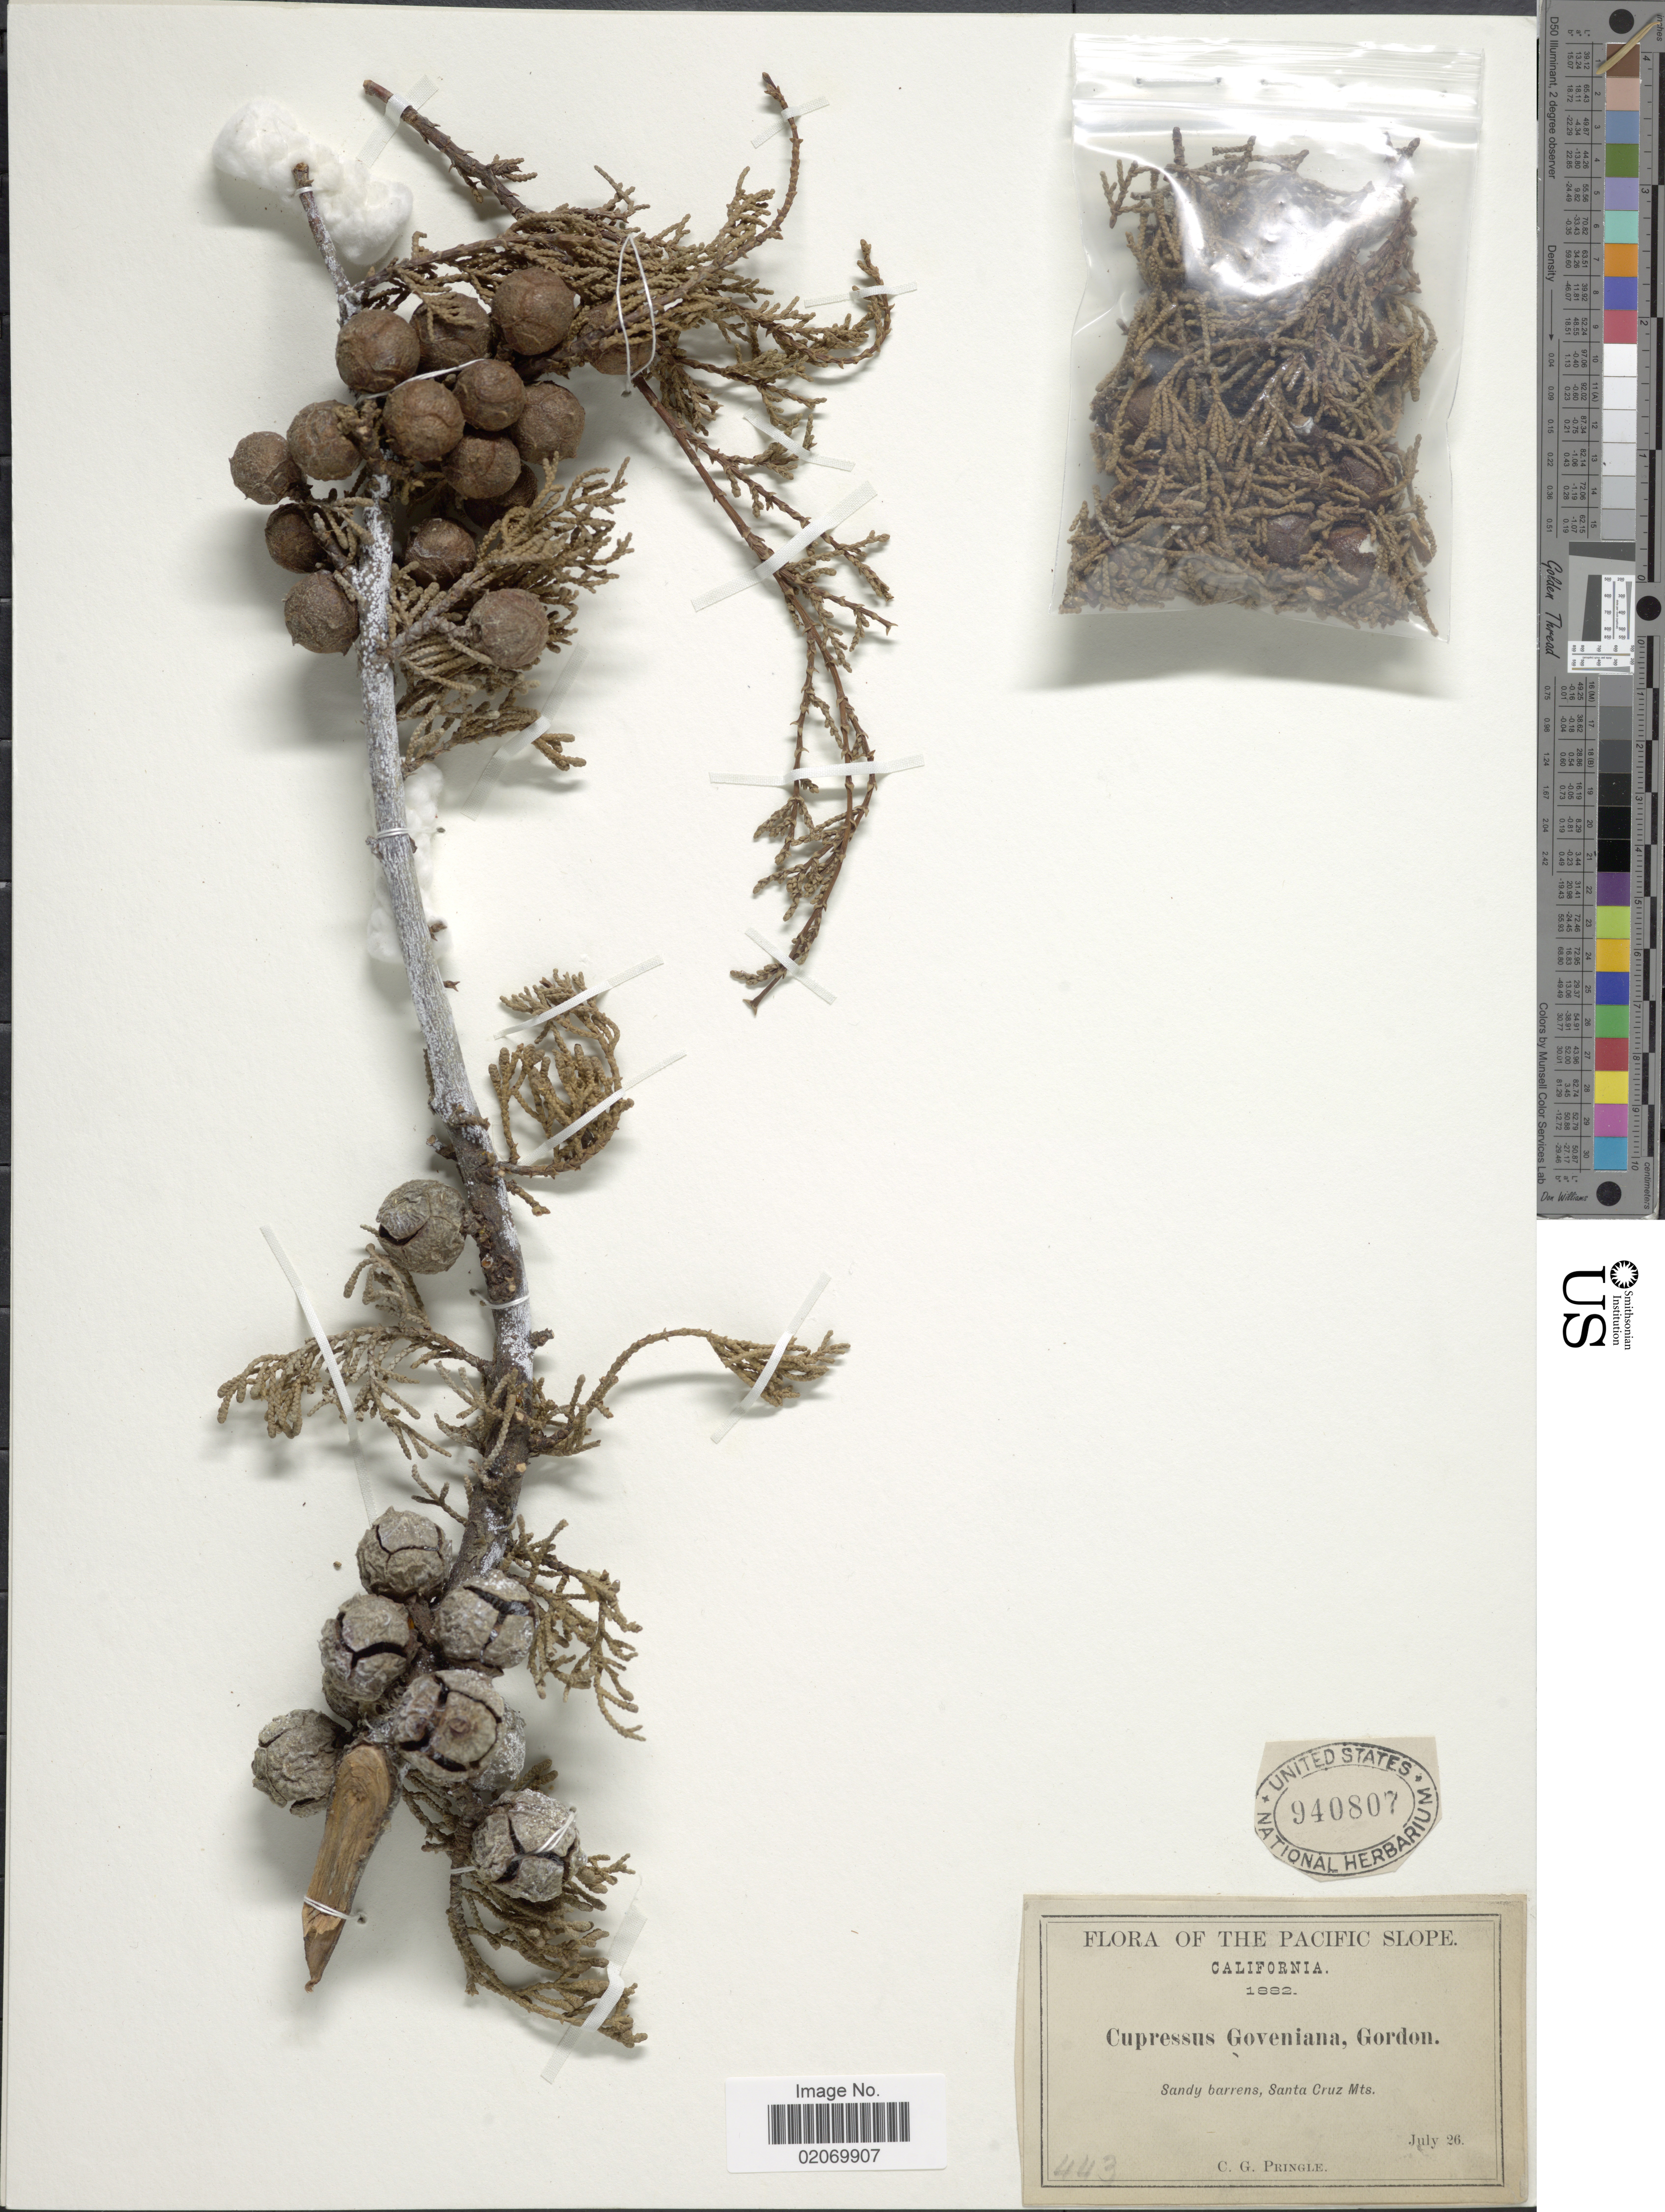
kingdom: Plantae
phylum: Tracheophyta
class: Pinopsida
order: Pinales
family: Cupressaceae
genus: Hesperocyparis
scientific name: Hesperocyparis goveniana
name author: (Gordon) Bartel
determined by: (US) Smithsonian Institution - National Museum of Natural History - Department of Botany (UNITED STATES)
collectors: C. G. Pringle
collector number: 443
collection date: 1882-07-26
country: United States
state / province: California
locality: The Pacific Slope, Santa Cruz Mts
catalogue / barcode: US 940807